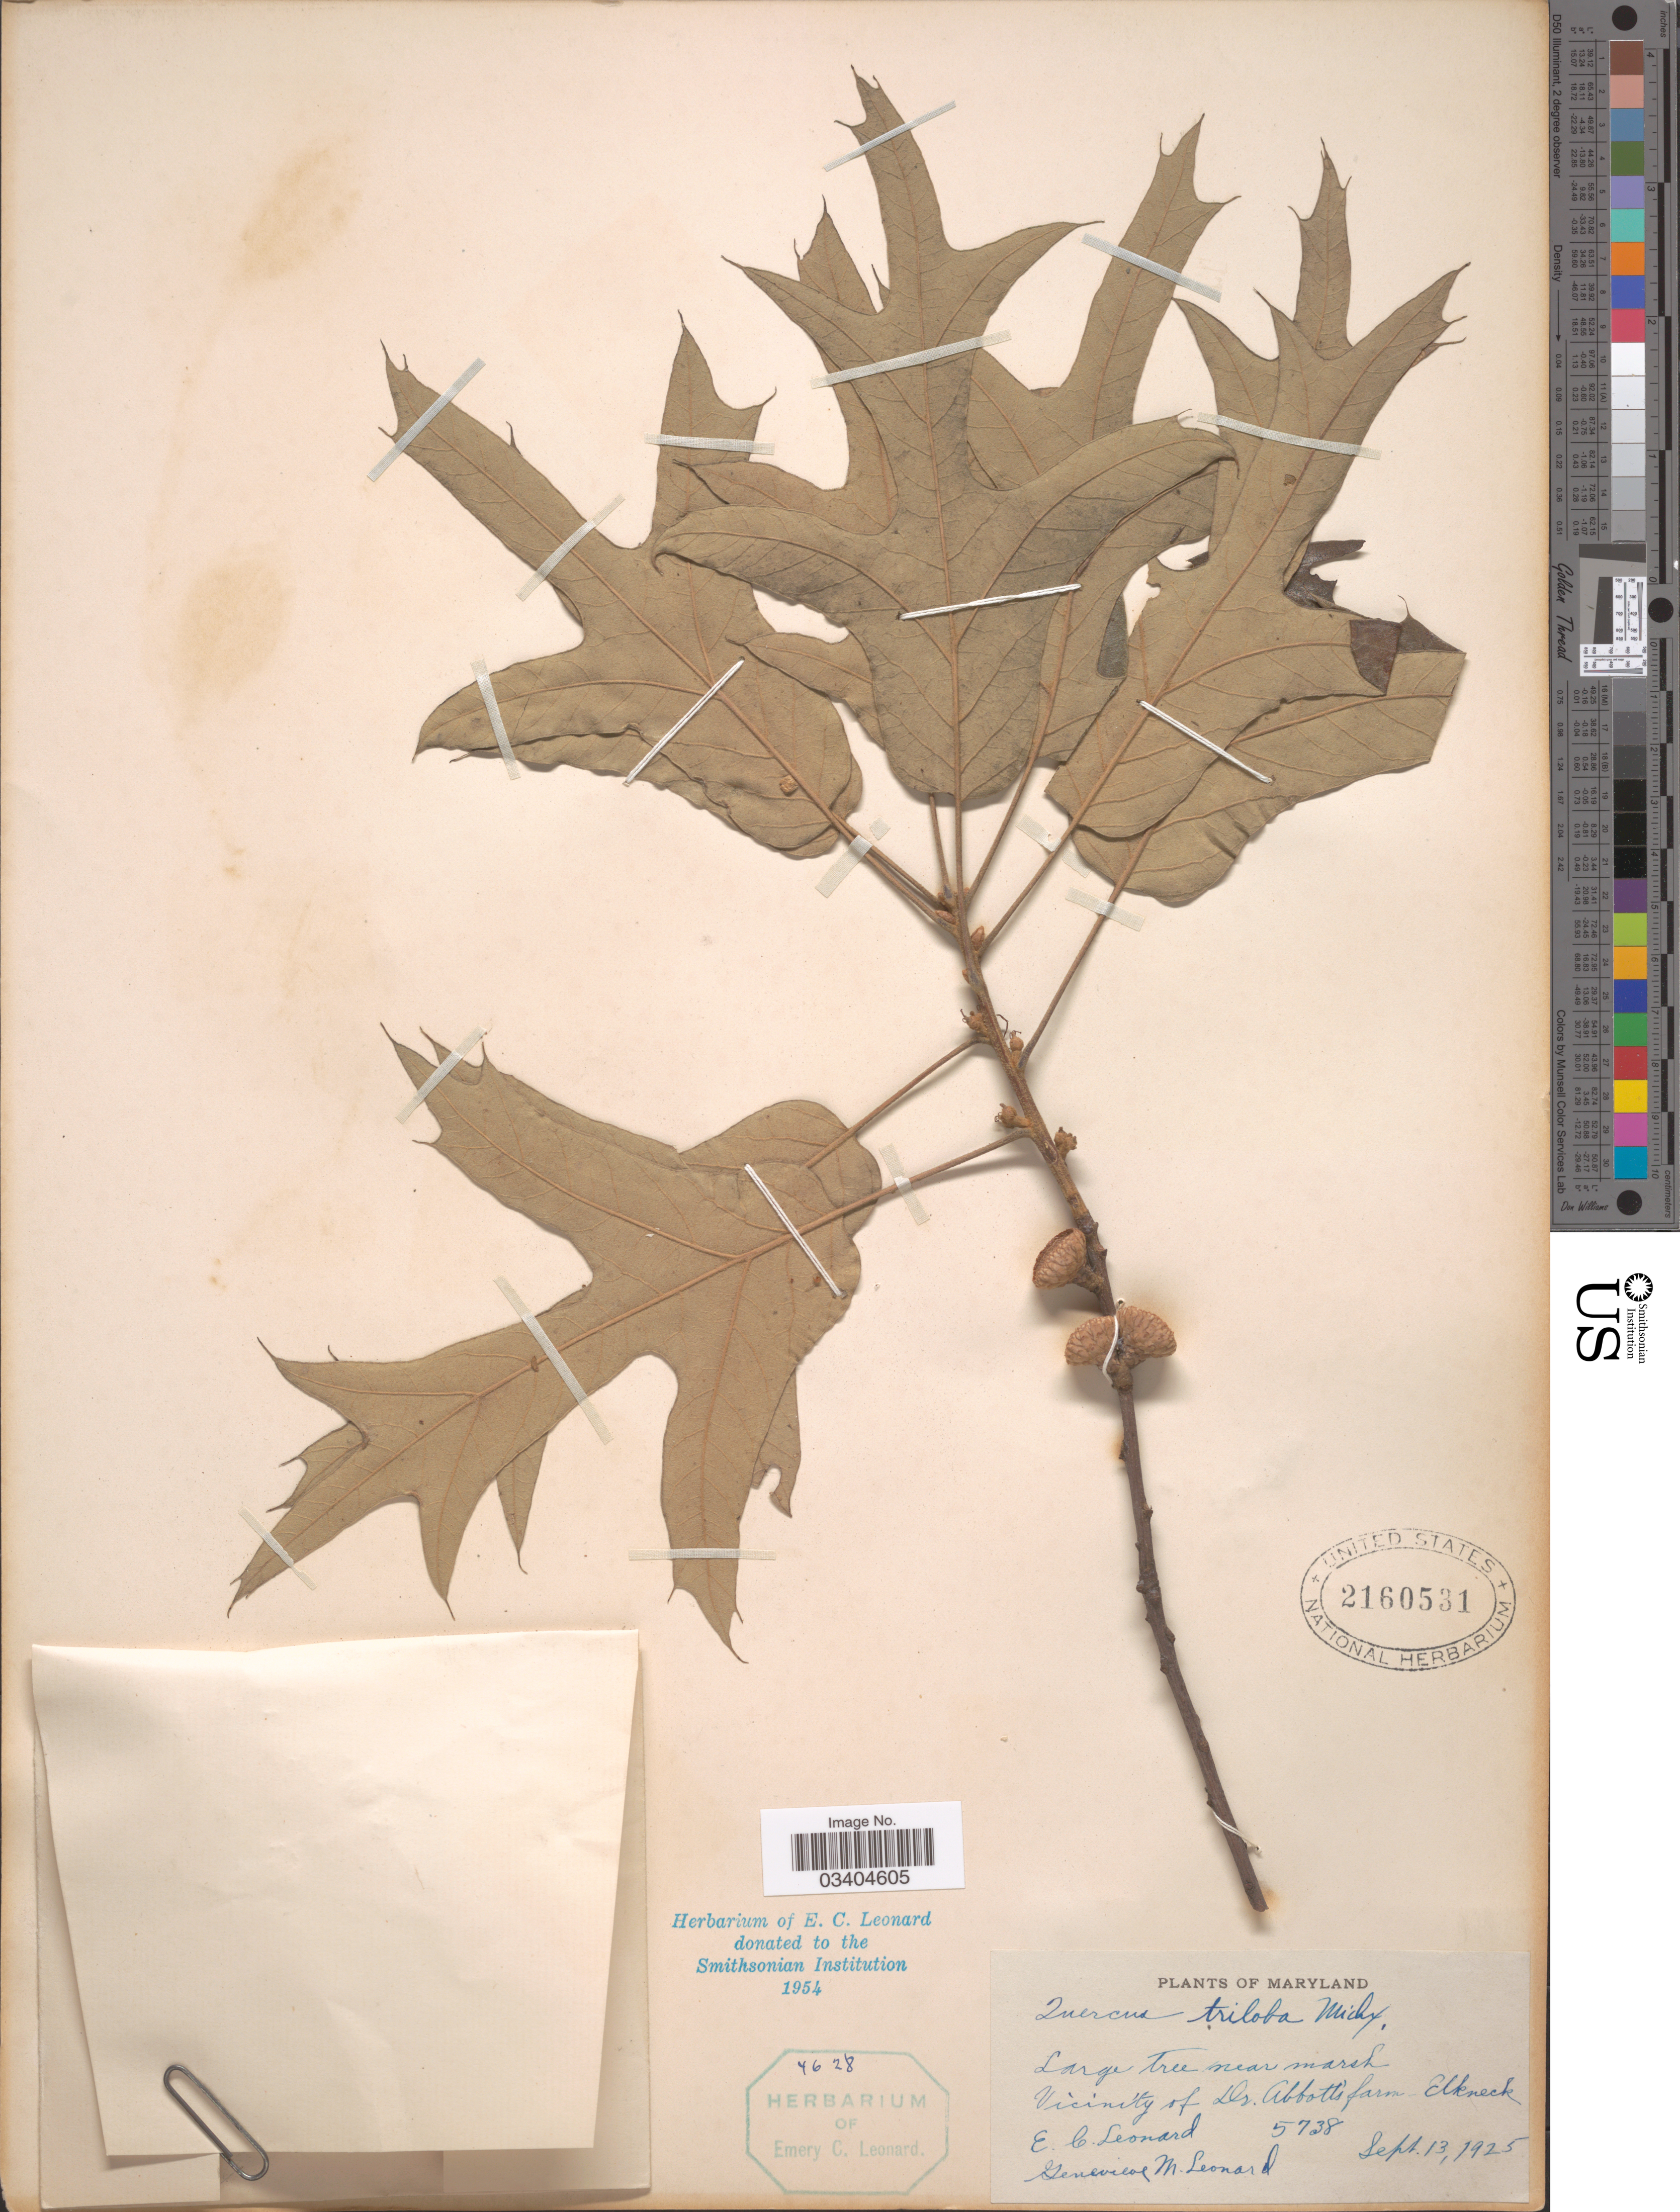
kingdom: Plantae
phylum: Tracheophyta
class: Magnoliopsida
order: Fagales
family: Fagaceae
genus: Quercus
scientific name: Quercus falcata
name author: Michx.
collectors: E. C. Leonard & G. M. Leonard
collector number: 5738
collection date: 1925-09-13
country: United States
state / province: Maryland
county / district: Cecil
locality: Vicinity of Dr. Abbott's farm. Elkneck.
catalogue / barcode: US 2160531